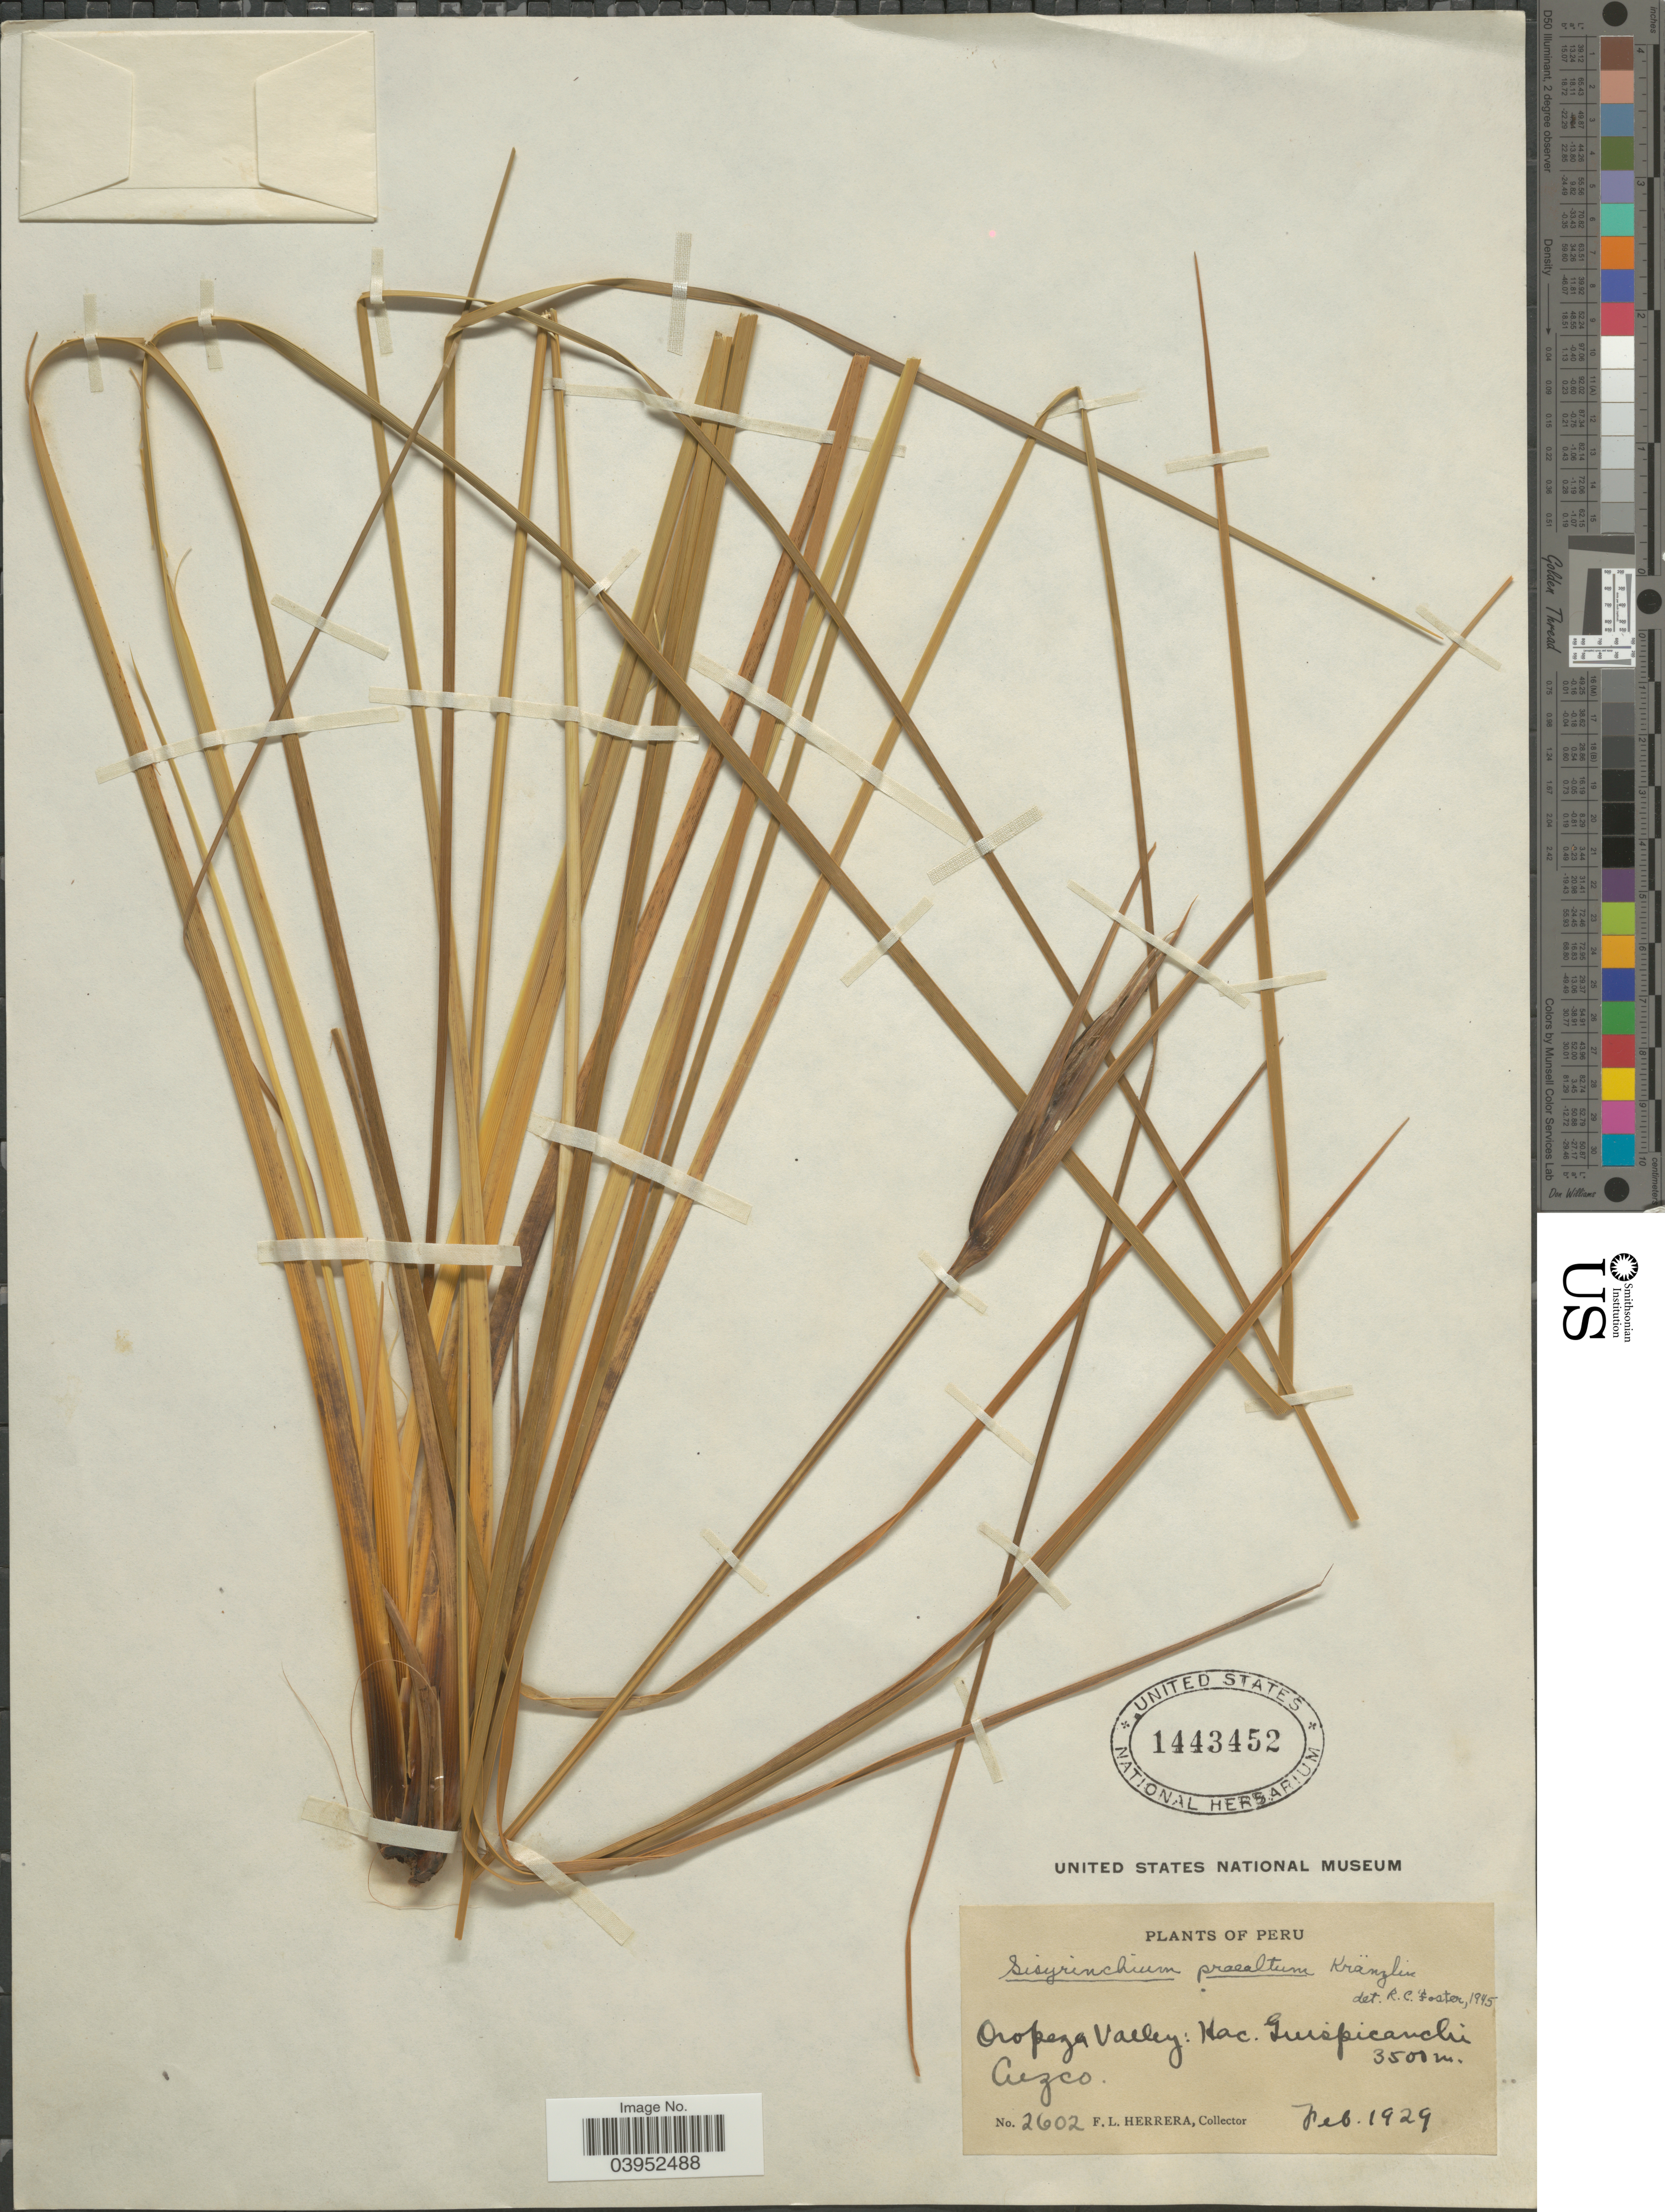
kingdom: Plantae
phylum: Tracheophyta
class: Liliopsida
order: Asparagales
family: Iridaceae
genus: Sisyrinchium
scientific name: Sisyrinchium praealtum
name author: Kraenzl.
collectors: F. L. Herrera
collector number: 2602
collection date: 1929-02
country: Peru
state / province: Cusco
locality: Oropeza Valley: Hac. Guispicanchi. Cuzco.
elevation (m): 3500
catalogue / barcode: US 1443452